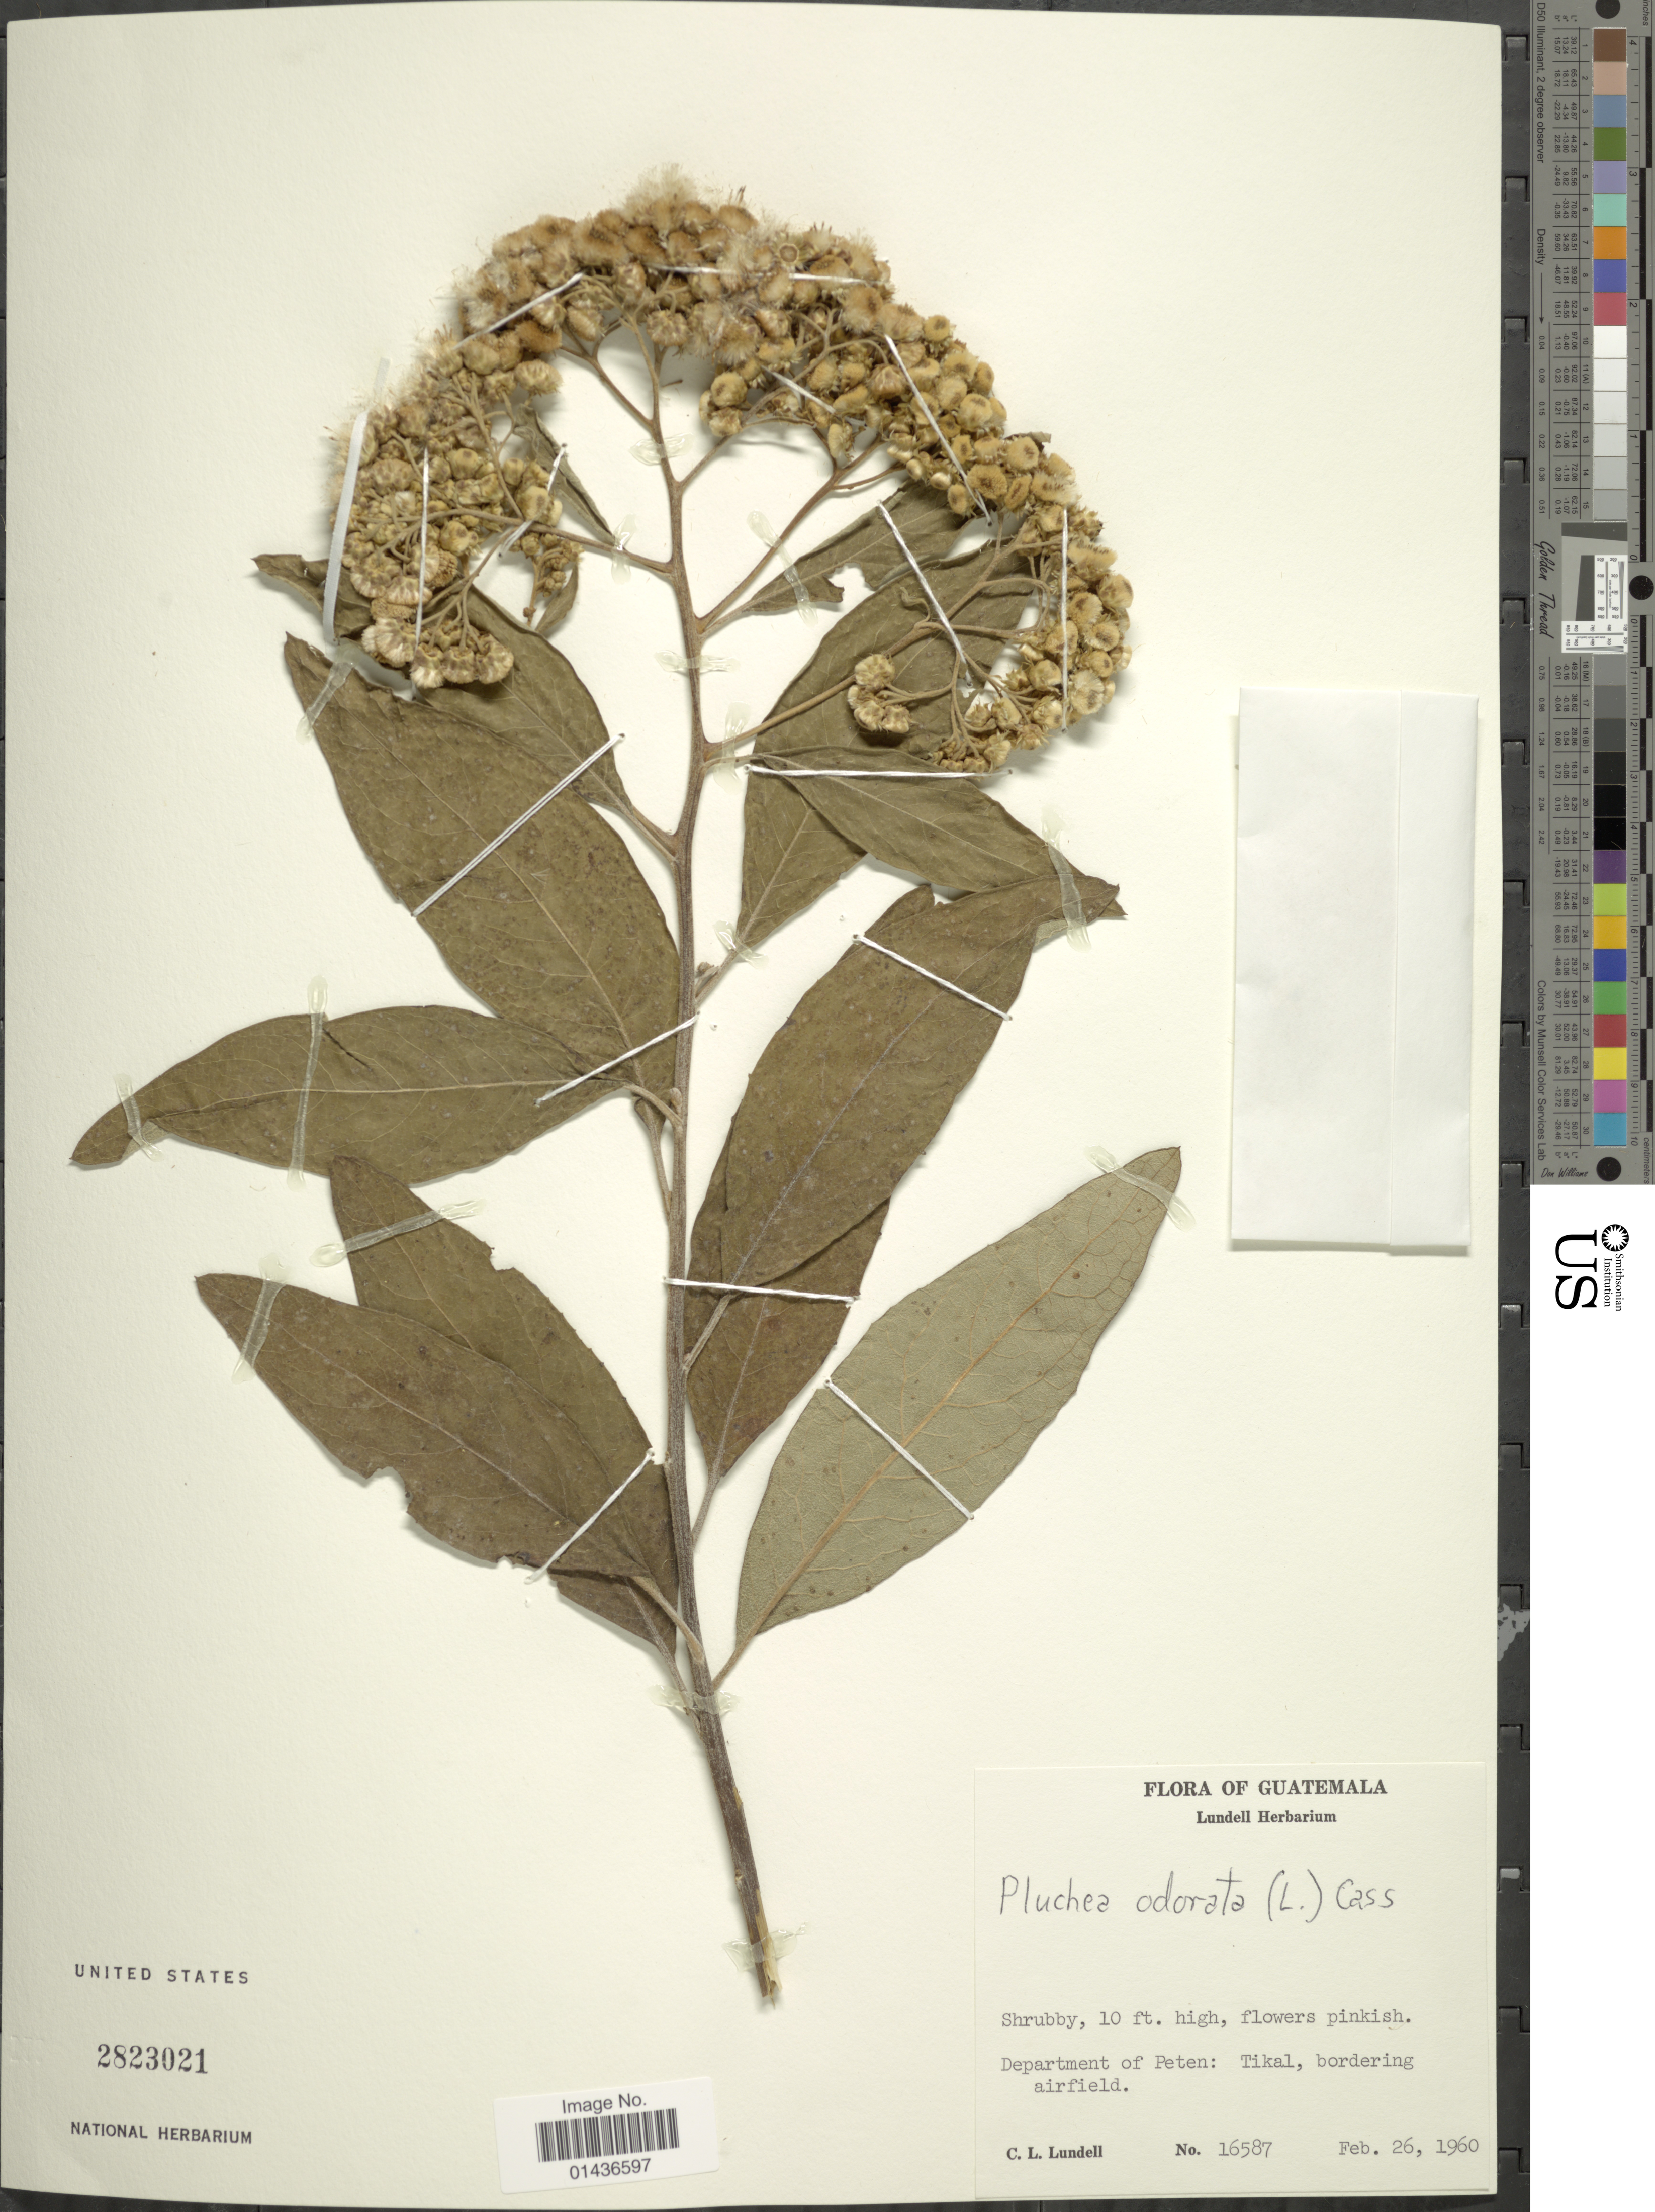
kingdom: Plantae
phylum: Tracheophyta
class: Magnoliopsida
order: Asterales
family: Asteraceae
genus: Pluchea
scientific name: Pluchea carolinensis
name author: (Jacq.) D. Don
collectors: C. L. Lundell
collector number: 16587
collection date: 1960-02-26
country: Guatemala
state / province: El Petén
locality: Tikal, bordering airfield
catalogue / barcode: US 2823021